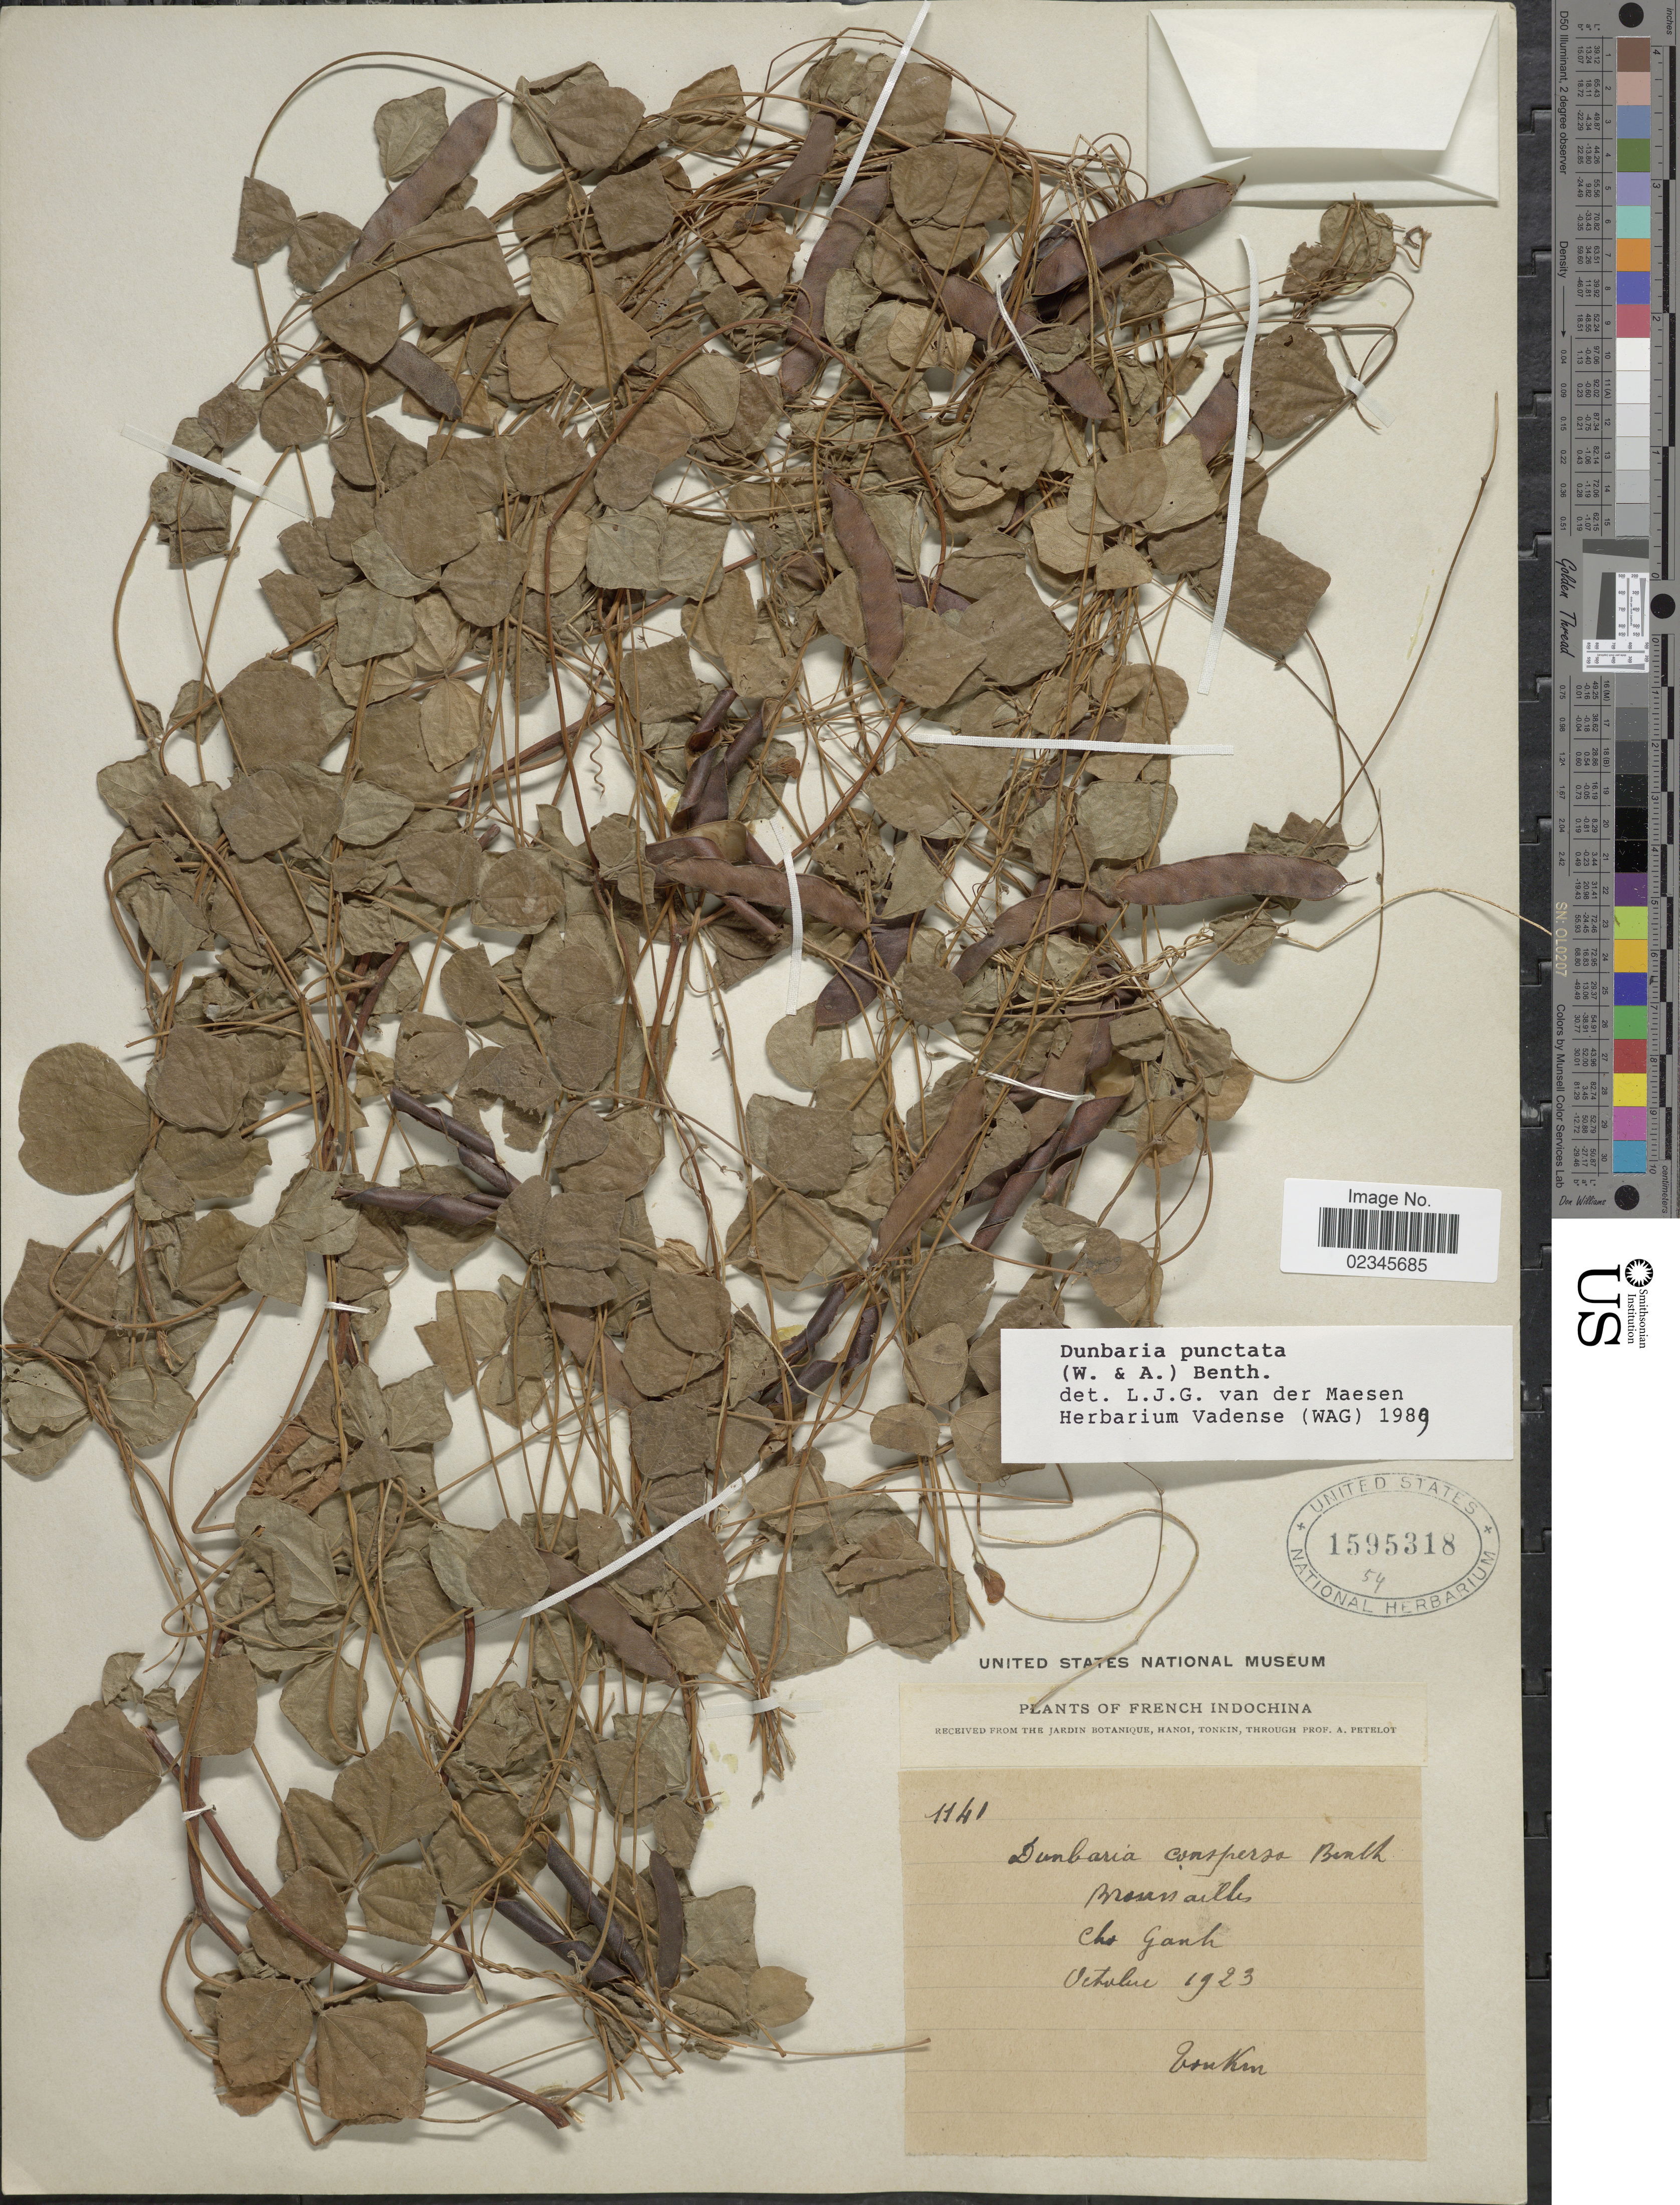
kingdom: Plantae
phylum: Tracheophyta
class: Magnoliopsida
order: Fabales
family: Fabaceae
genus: Dunbaria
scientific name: Dunbaria punctata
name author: (Wight & Arn.) Benth.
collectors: A. Petelot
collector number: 1141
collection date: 1923-10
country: Vietnam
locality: Tonkin. French Indochina, Brousailles, Cho Ganh.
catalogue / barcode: US 1595318